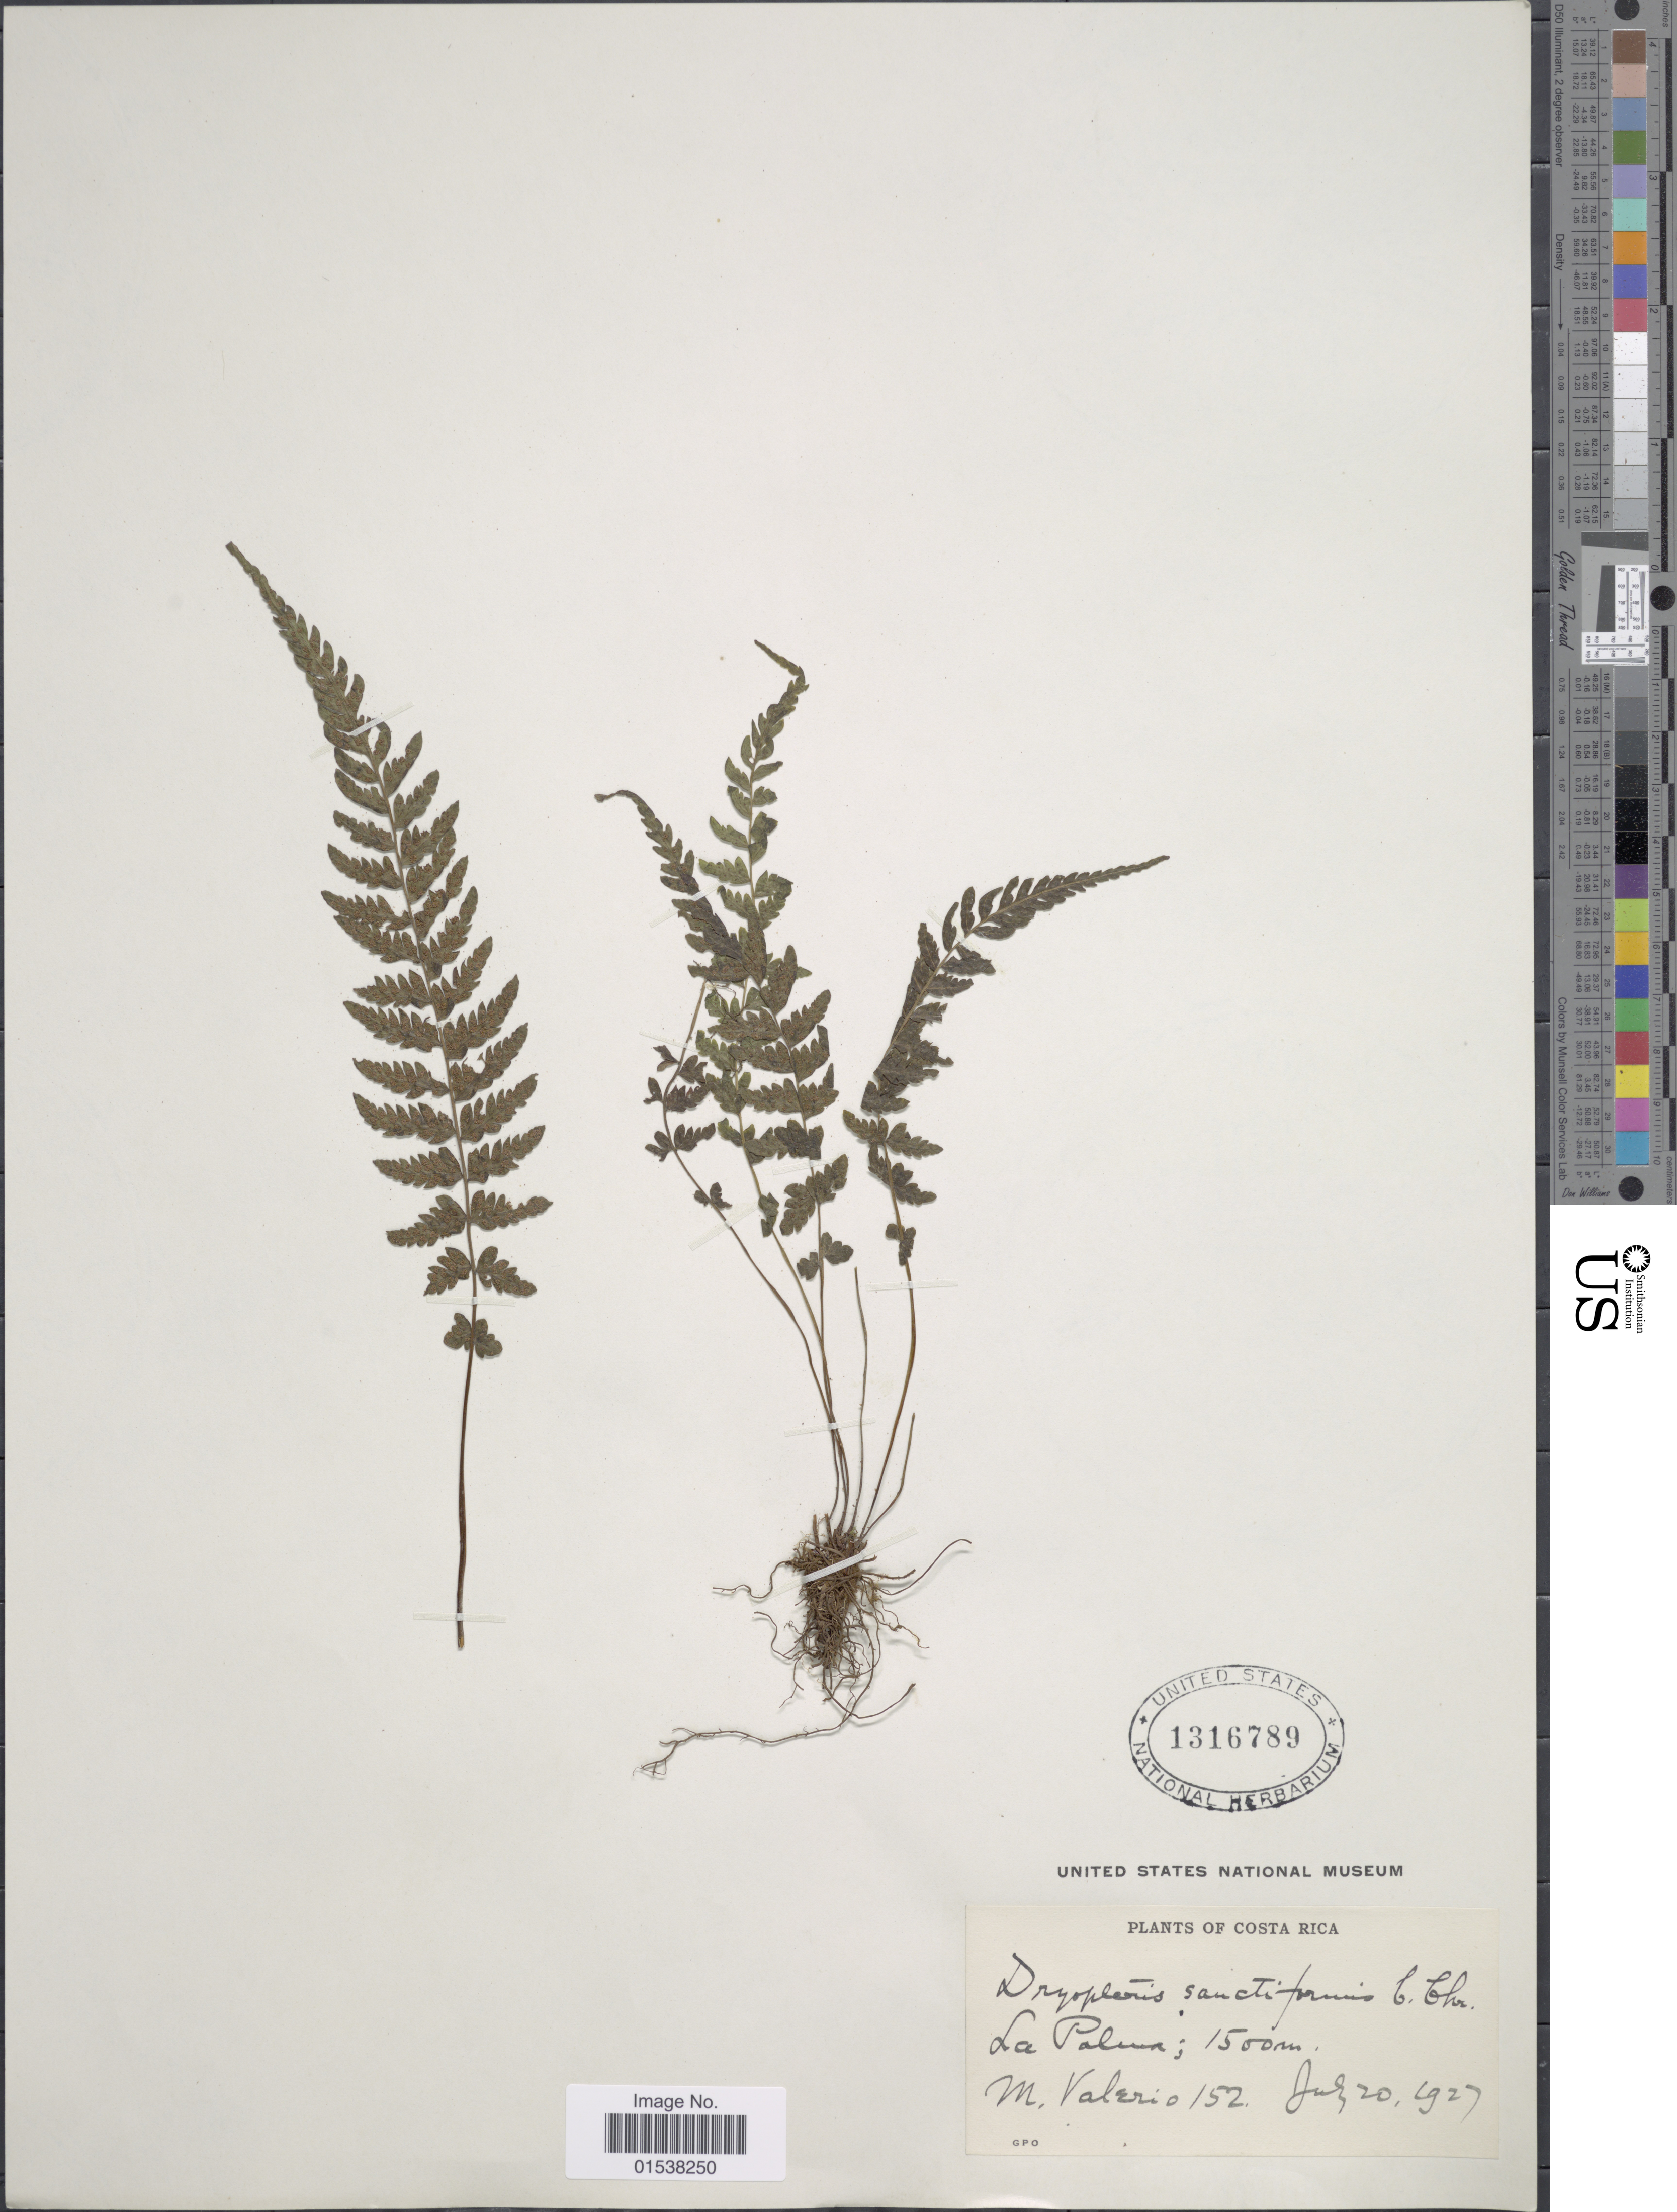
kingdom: Plantae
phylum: Tracheophyta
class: Polypodiopsida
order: Polypodiales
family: Thelypteridaceae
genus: Amauropelta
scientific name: Amauropelta cinerea (Sodiro) comb. nov., ined. 2015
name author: (Sodiro)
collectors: M. Valerio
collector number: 152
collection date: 1937-07-20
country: Costa Rica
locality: La Palma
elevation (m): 1500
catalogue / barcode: US 1316789